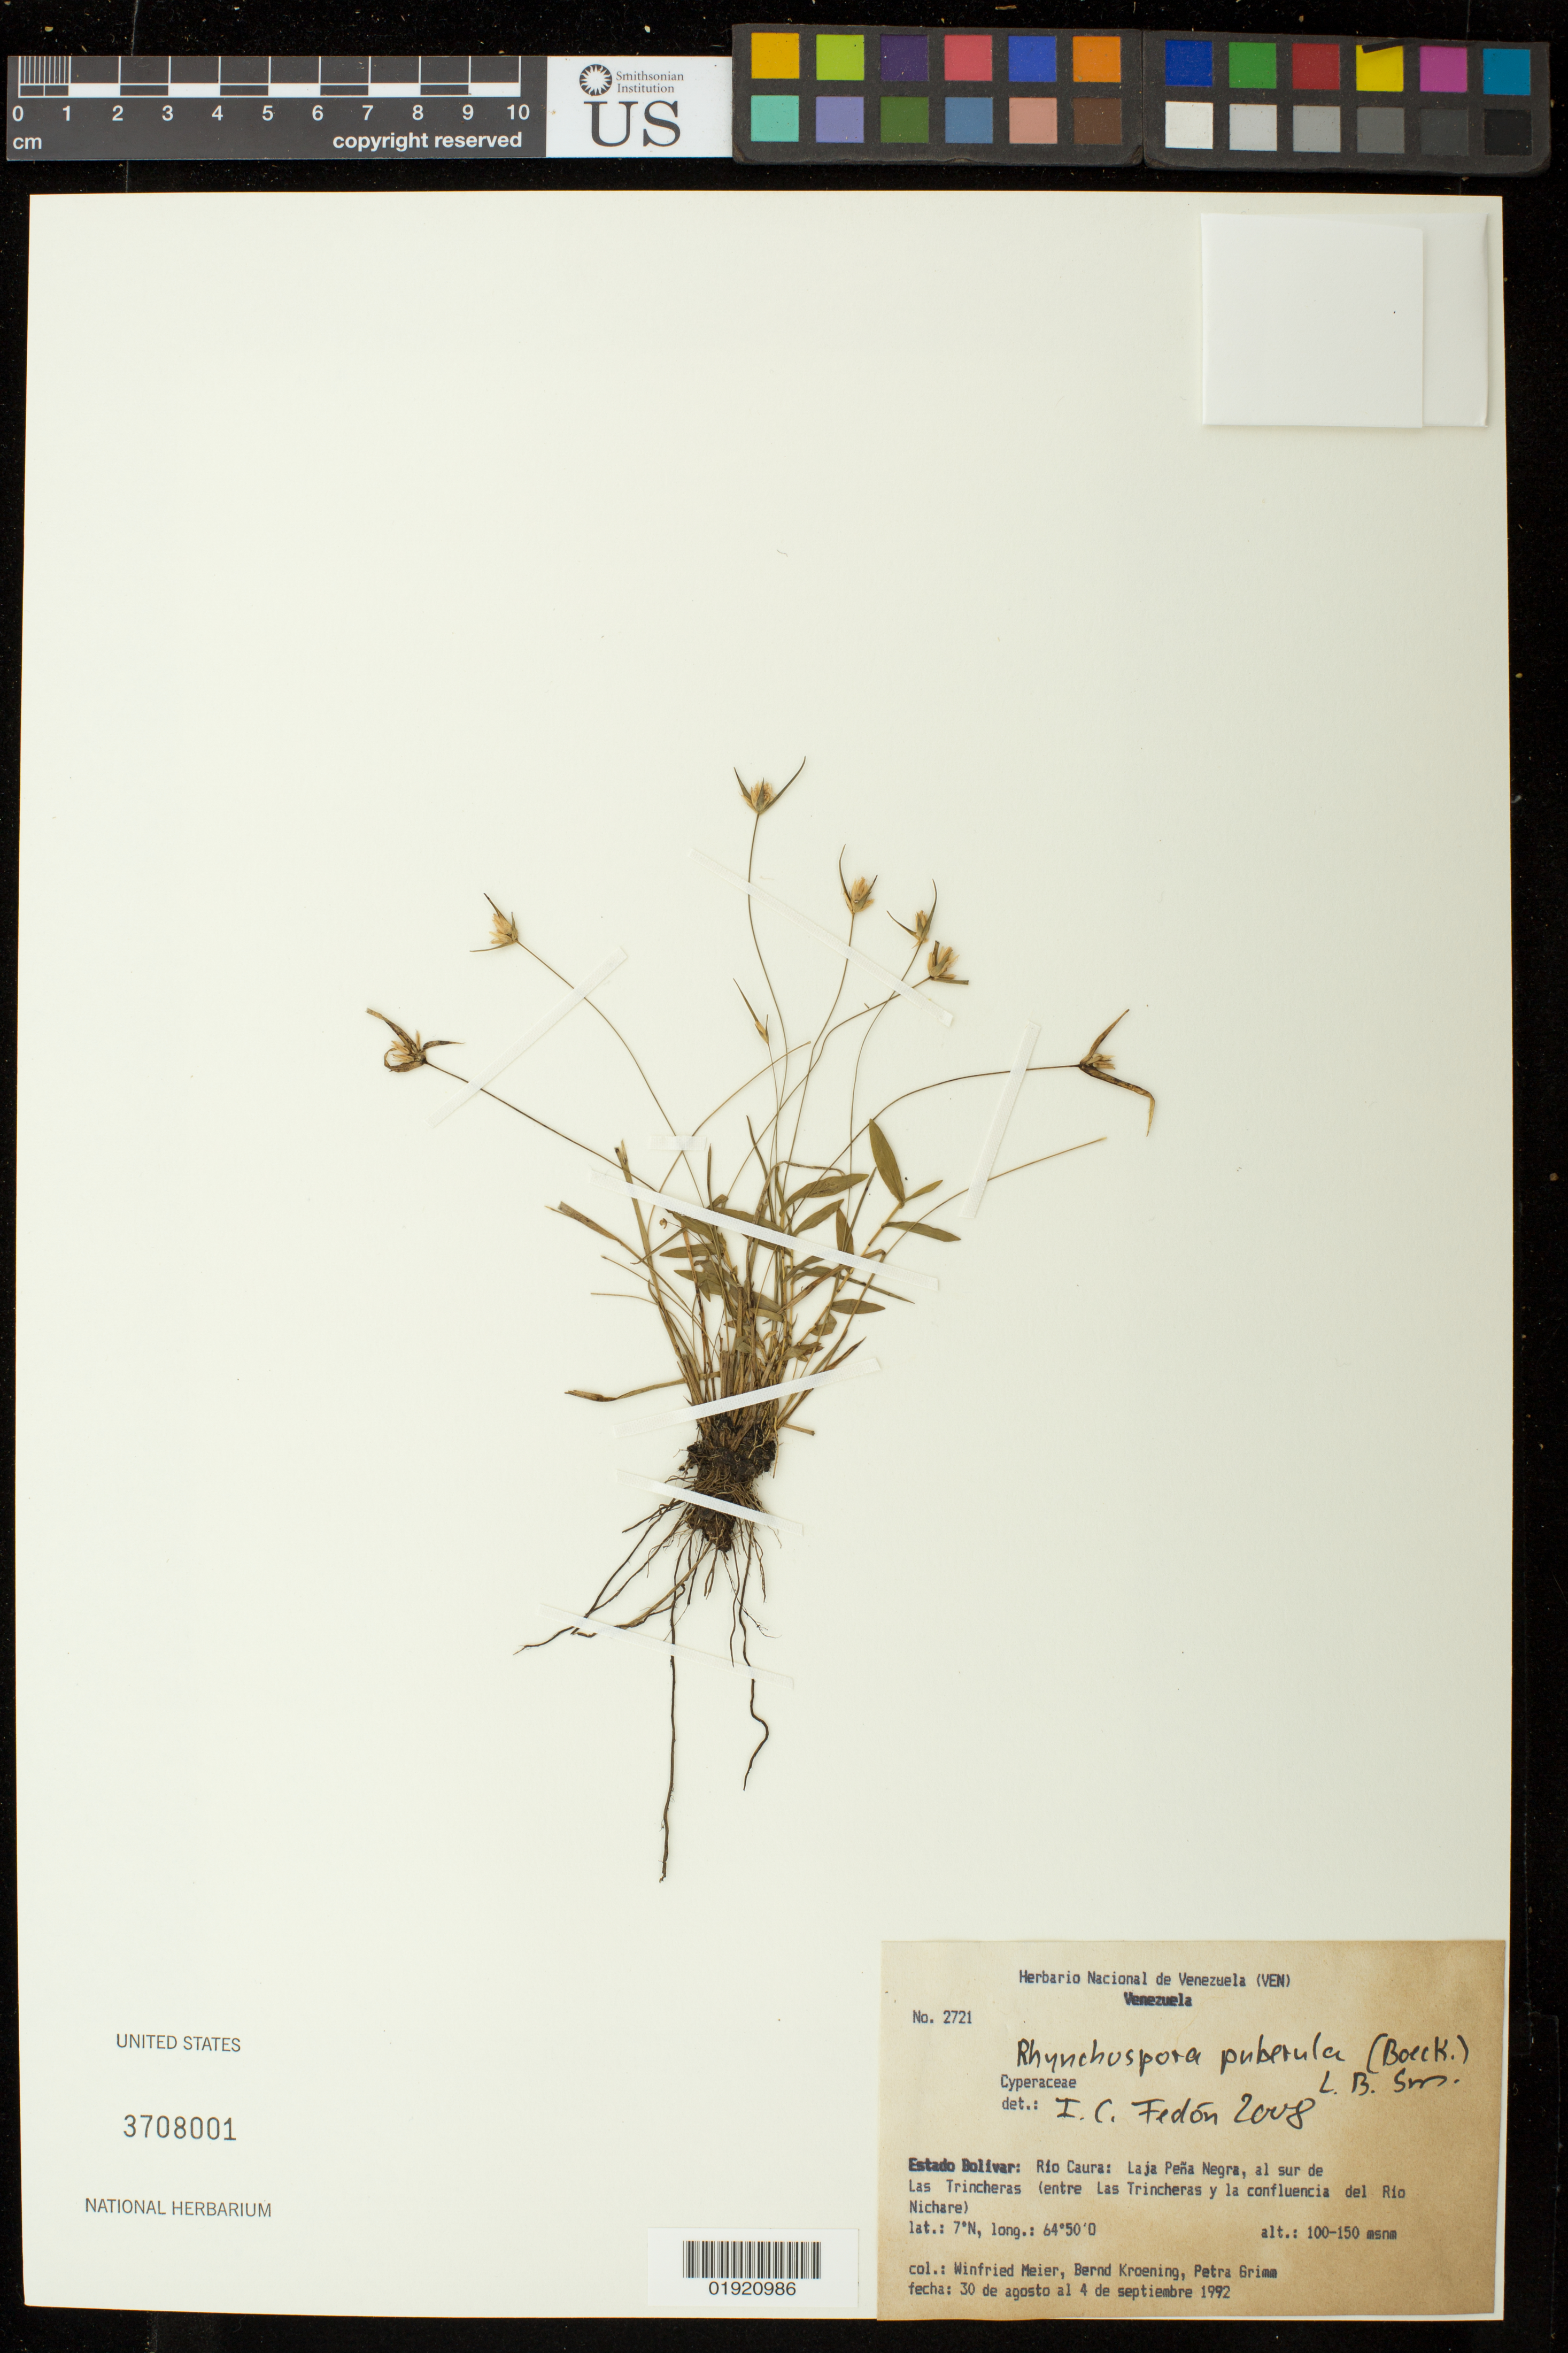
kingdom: Plantae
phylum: Tracheophyta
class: Liliopsida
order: Poales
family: Cyperaceae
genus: Rhynchospora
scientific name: Rhynchospora pubera subsp. pubera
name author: (Vahl) Boeckeler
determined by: Strong, M. T., (US), Smithsonian Institution - National Museum of Natural History (UNITED STATES)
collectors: W. Meier, B. Kroening & P. Grimm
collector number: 2721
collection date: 1992-08-30/1992-09-04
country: Venezuela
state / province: Bolivar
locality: Estado: Bolivar: Rio Caura: Laja Pena Negra, al sur de Las Trincheras (entre Las Trincheras y la confluencia del Rio Nichare).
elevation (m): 100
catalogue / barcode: US 3708001